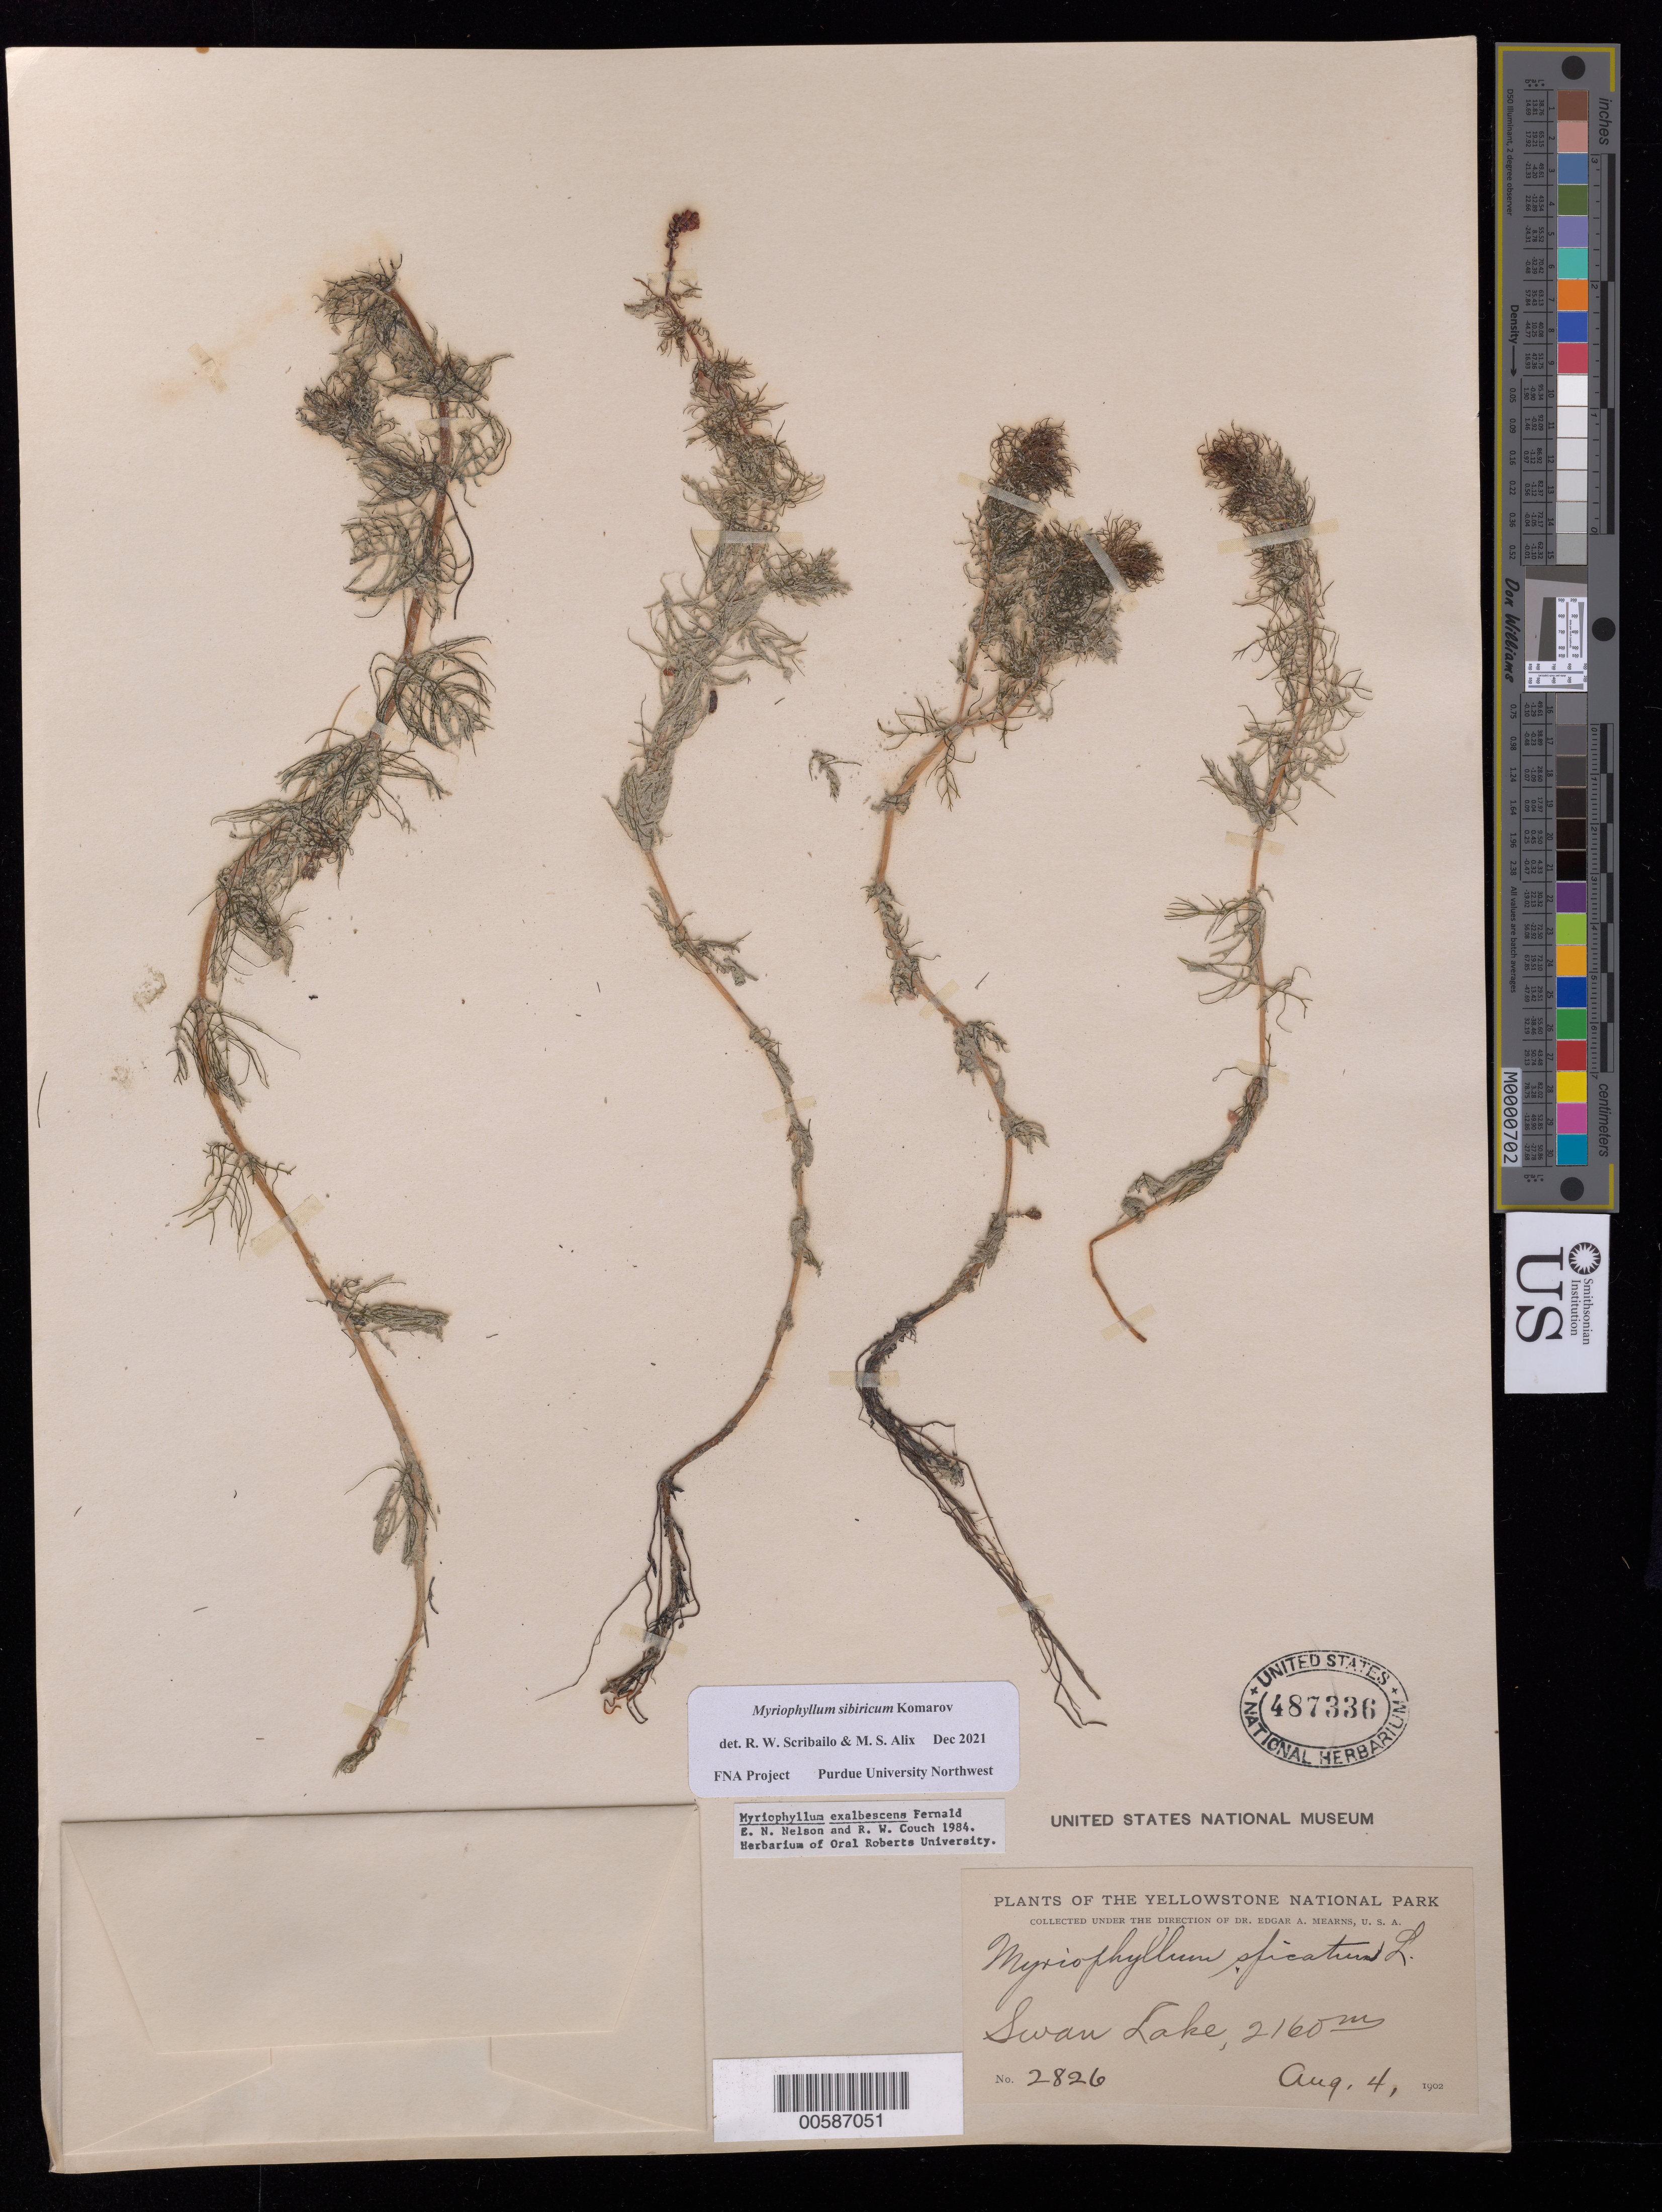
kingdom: Plantae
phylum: Tracheophyta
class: Magnoliopsida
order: Saxifragales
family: Haloragaceae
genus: Myriophyllum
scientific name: Myriophyllum sibiricum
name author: Kom.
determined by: Scribailo, R. W.; Alix, M. S.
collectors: E. C. Smith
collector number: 2826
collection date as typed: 04 Aug 1902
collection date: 1902-08-04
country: United States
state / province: Wyoming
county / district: Park / Teton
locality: Swan Lake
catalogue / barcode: US 487336